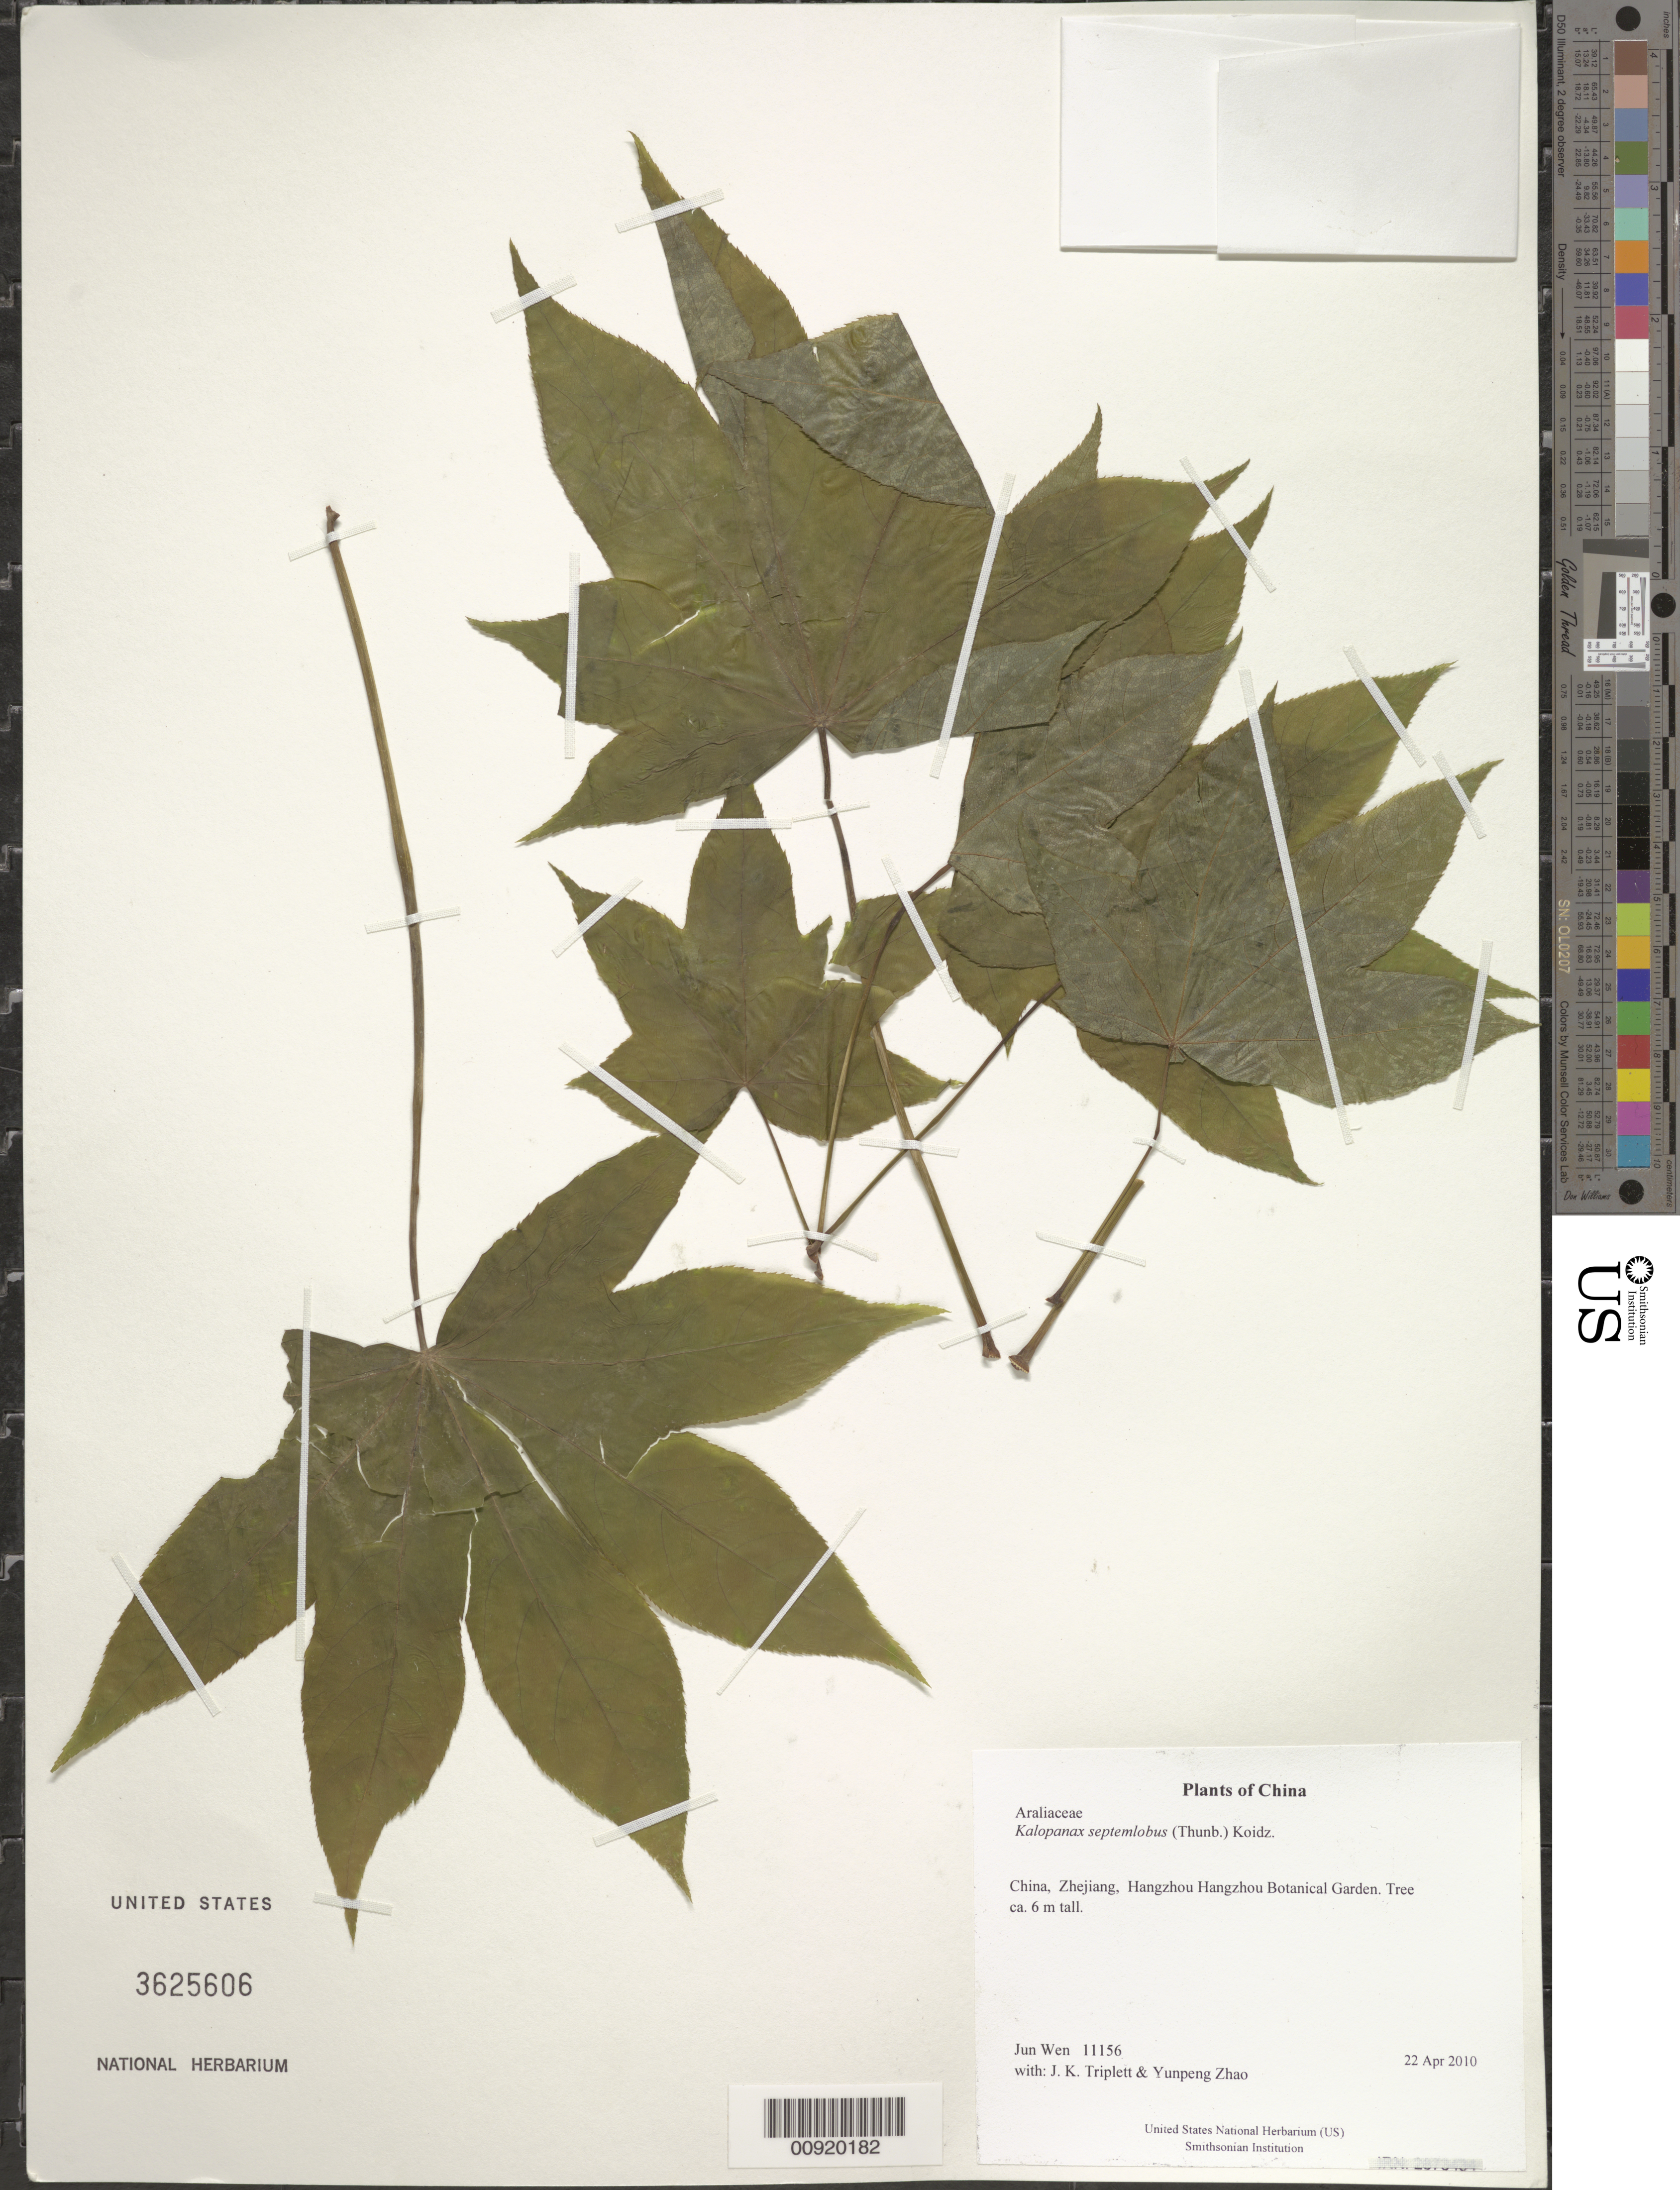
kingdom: Plantae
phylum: Tracheophyta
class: Magnoliopsida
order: Apiales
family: Araliaceae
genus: Kalopanax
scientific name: Kalopanax septemlobus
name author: (Thunb.) Koidz.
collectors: J. Wen, J. K. Triplett & Yunpeng Zhao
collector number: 11156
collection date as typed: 22 Apr 2010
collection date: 2010-04-22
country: China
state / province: Zhejiang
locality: Hangzhou Hangzhou Botanical Garden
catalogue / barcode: US 3625606